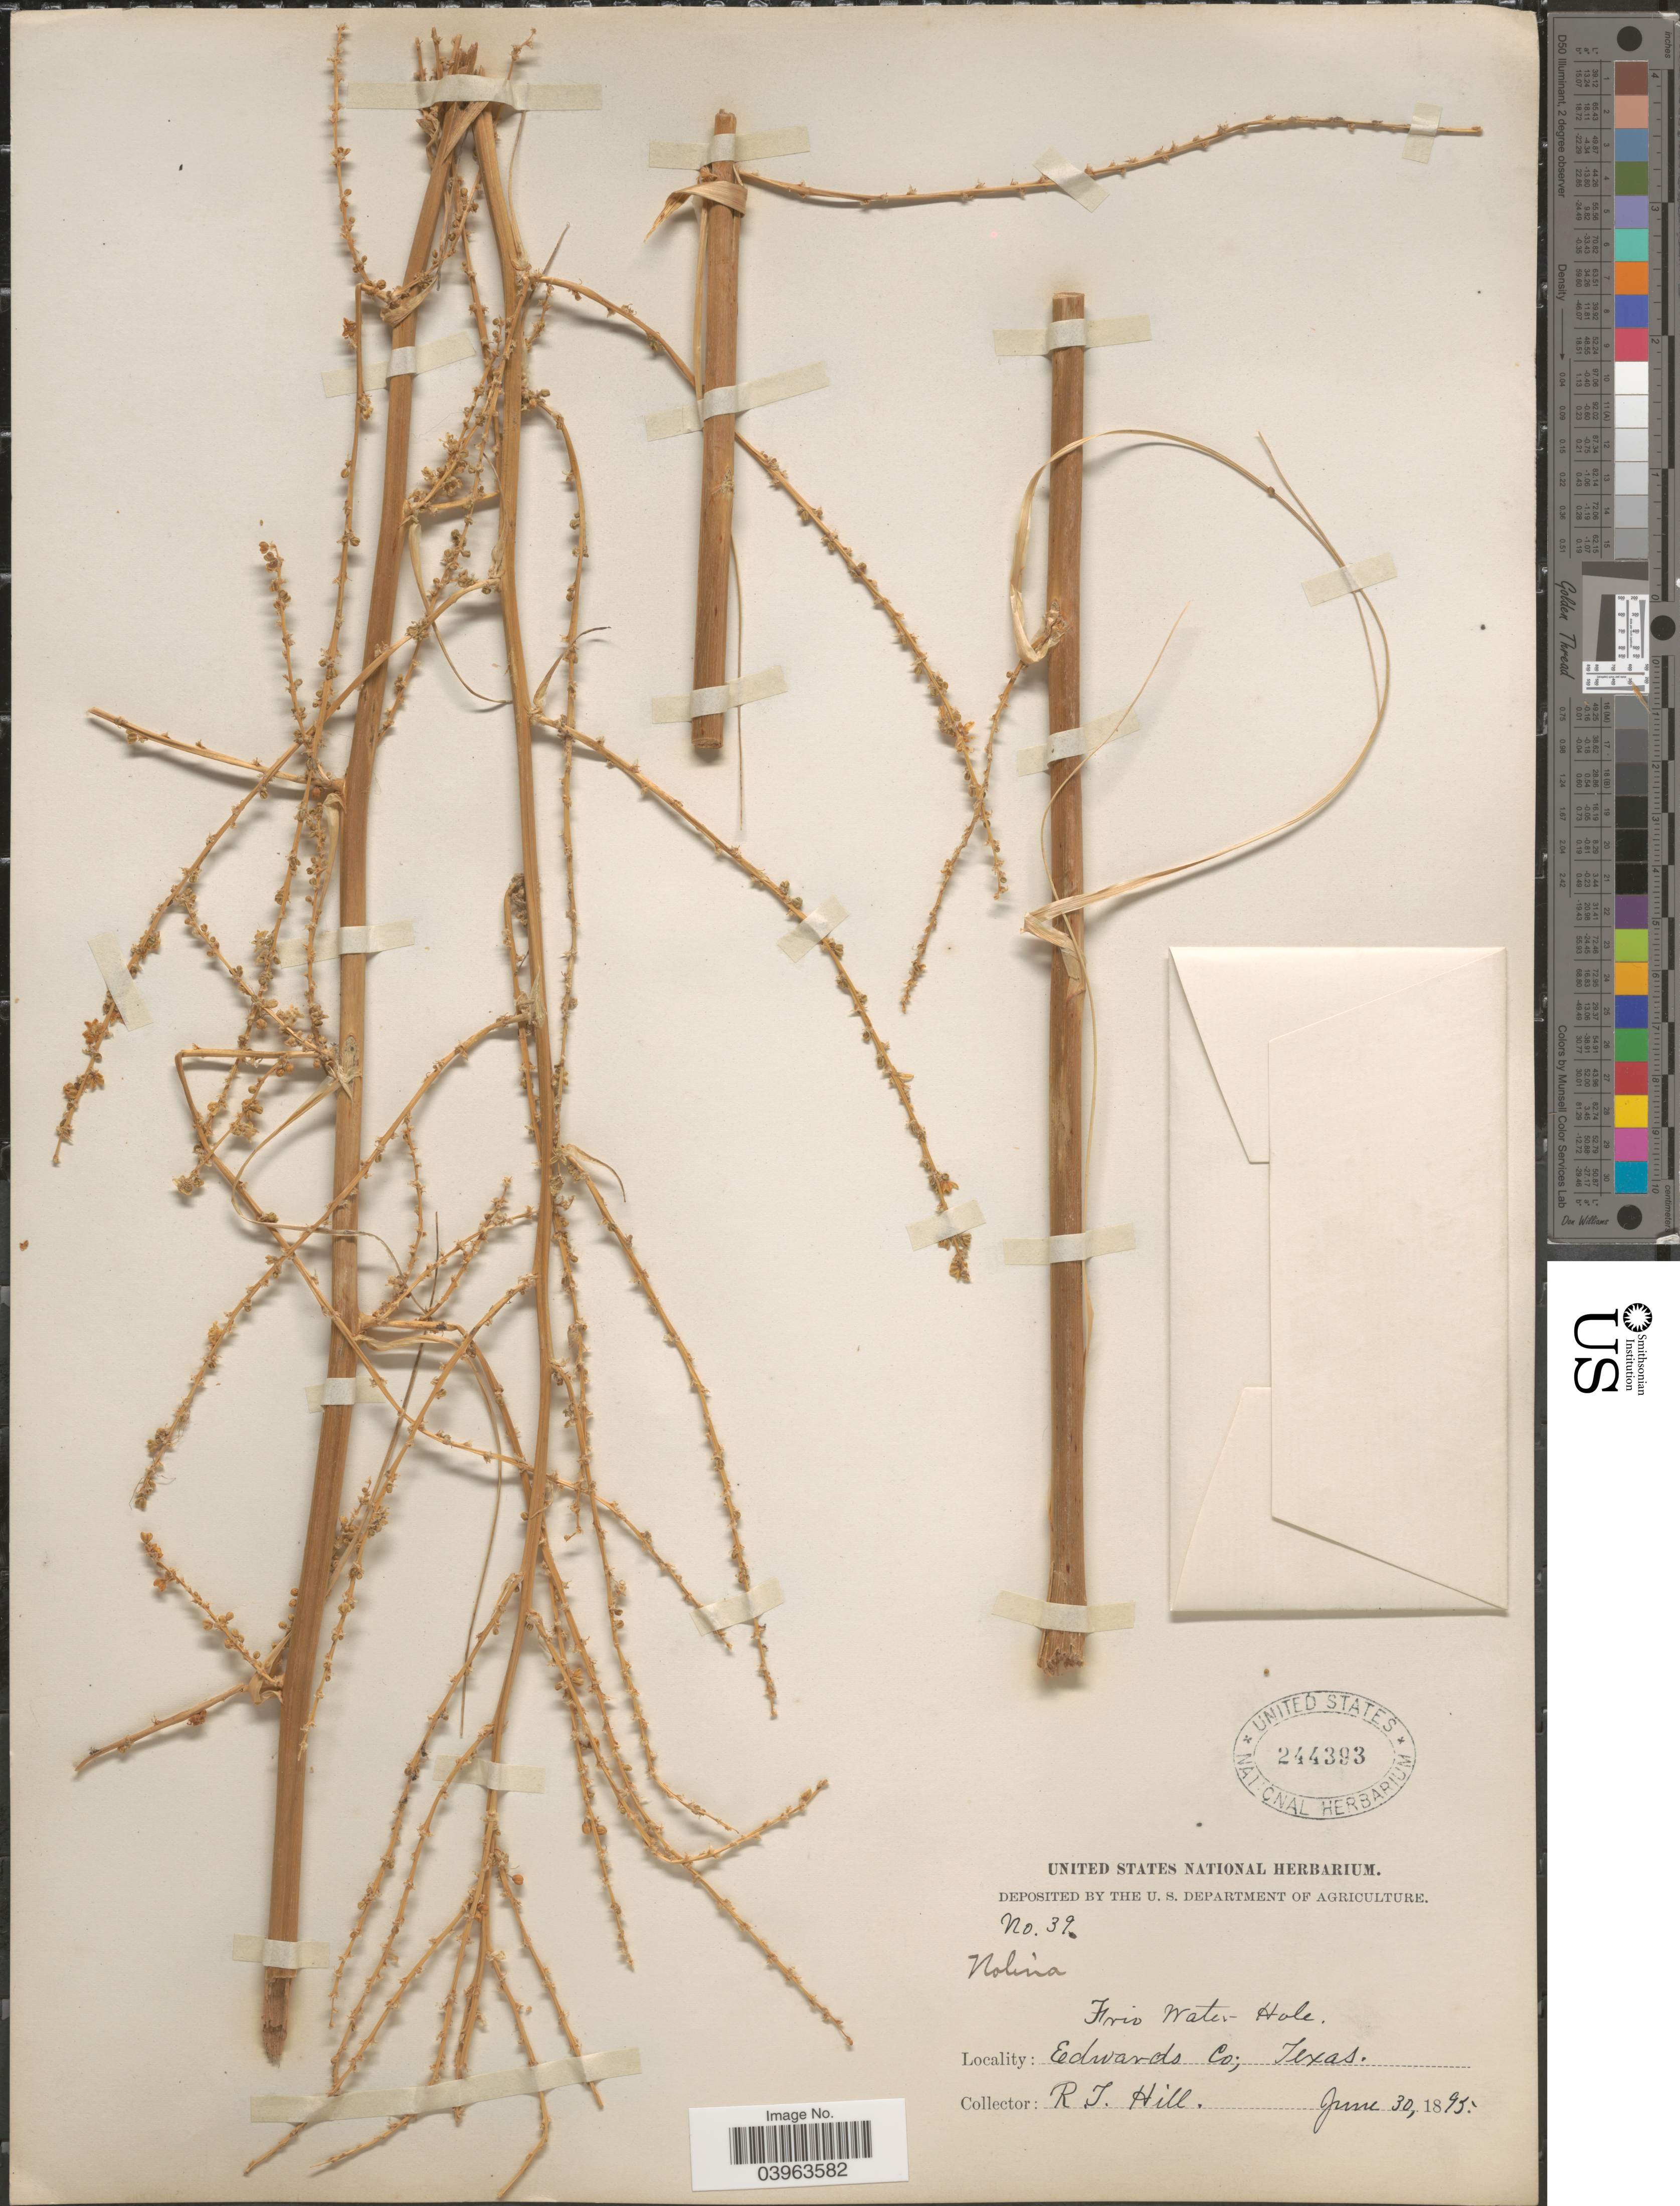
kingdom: Plantae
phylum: Tracheophyta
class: Liliopsida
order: Asparagales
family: Asparagaceae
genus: Nolina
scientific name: Nolina lindheimeriana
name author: (Scheele) S. Watson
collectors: R. J. Hill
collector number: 39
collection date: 1895-06-30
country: United States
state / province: Texas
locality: Frio Water- Hole. Edwards Co.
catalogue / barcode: US 244393